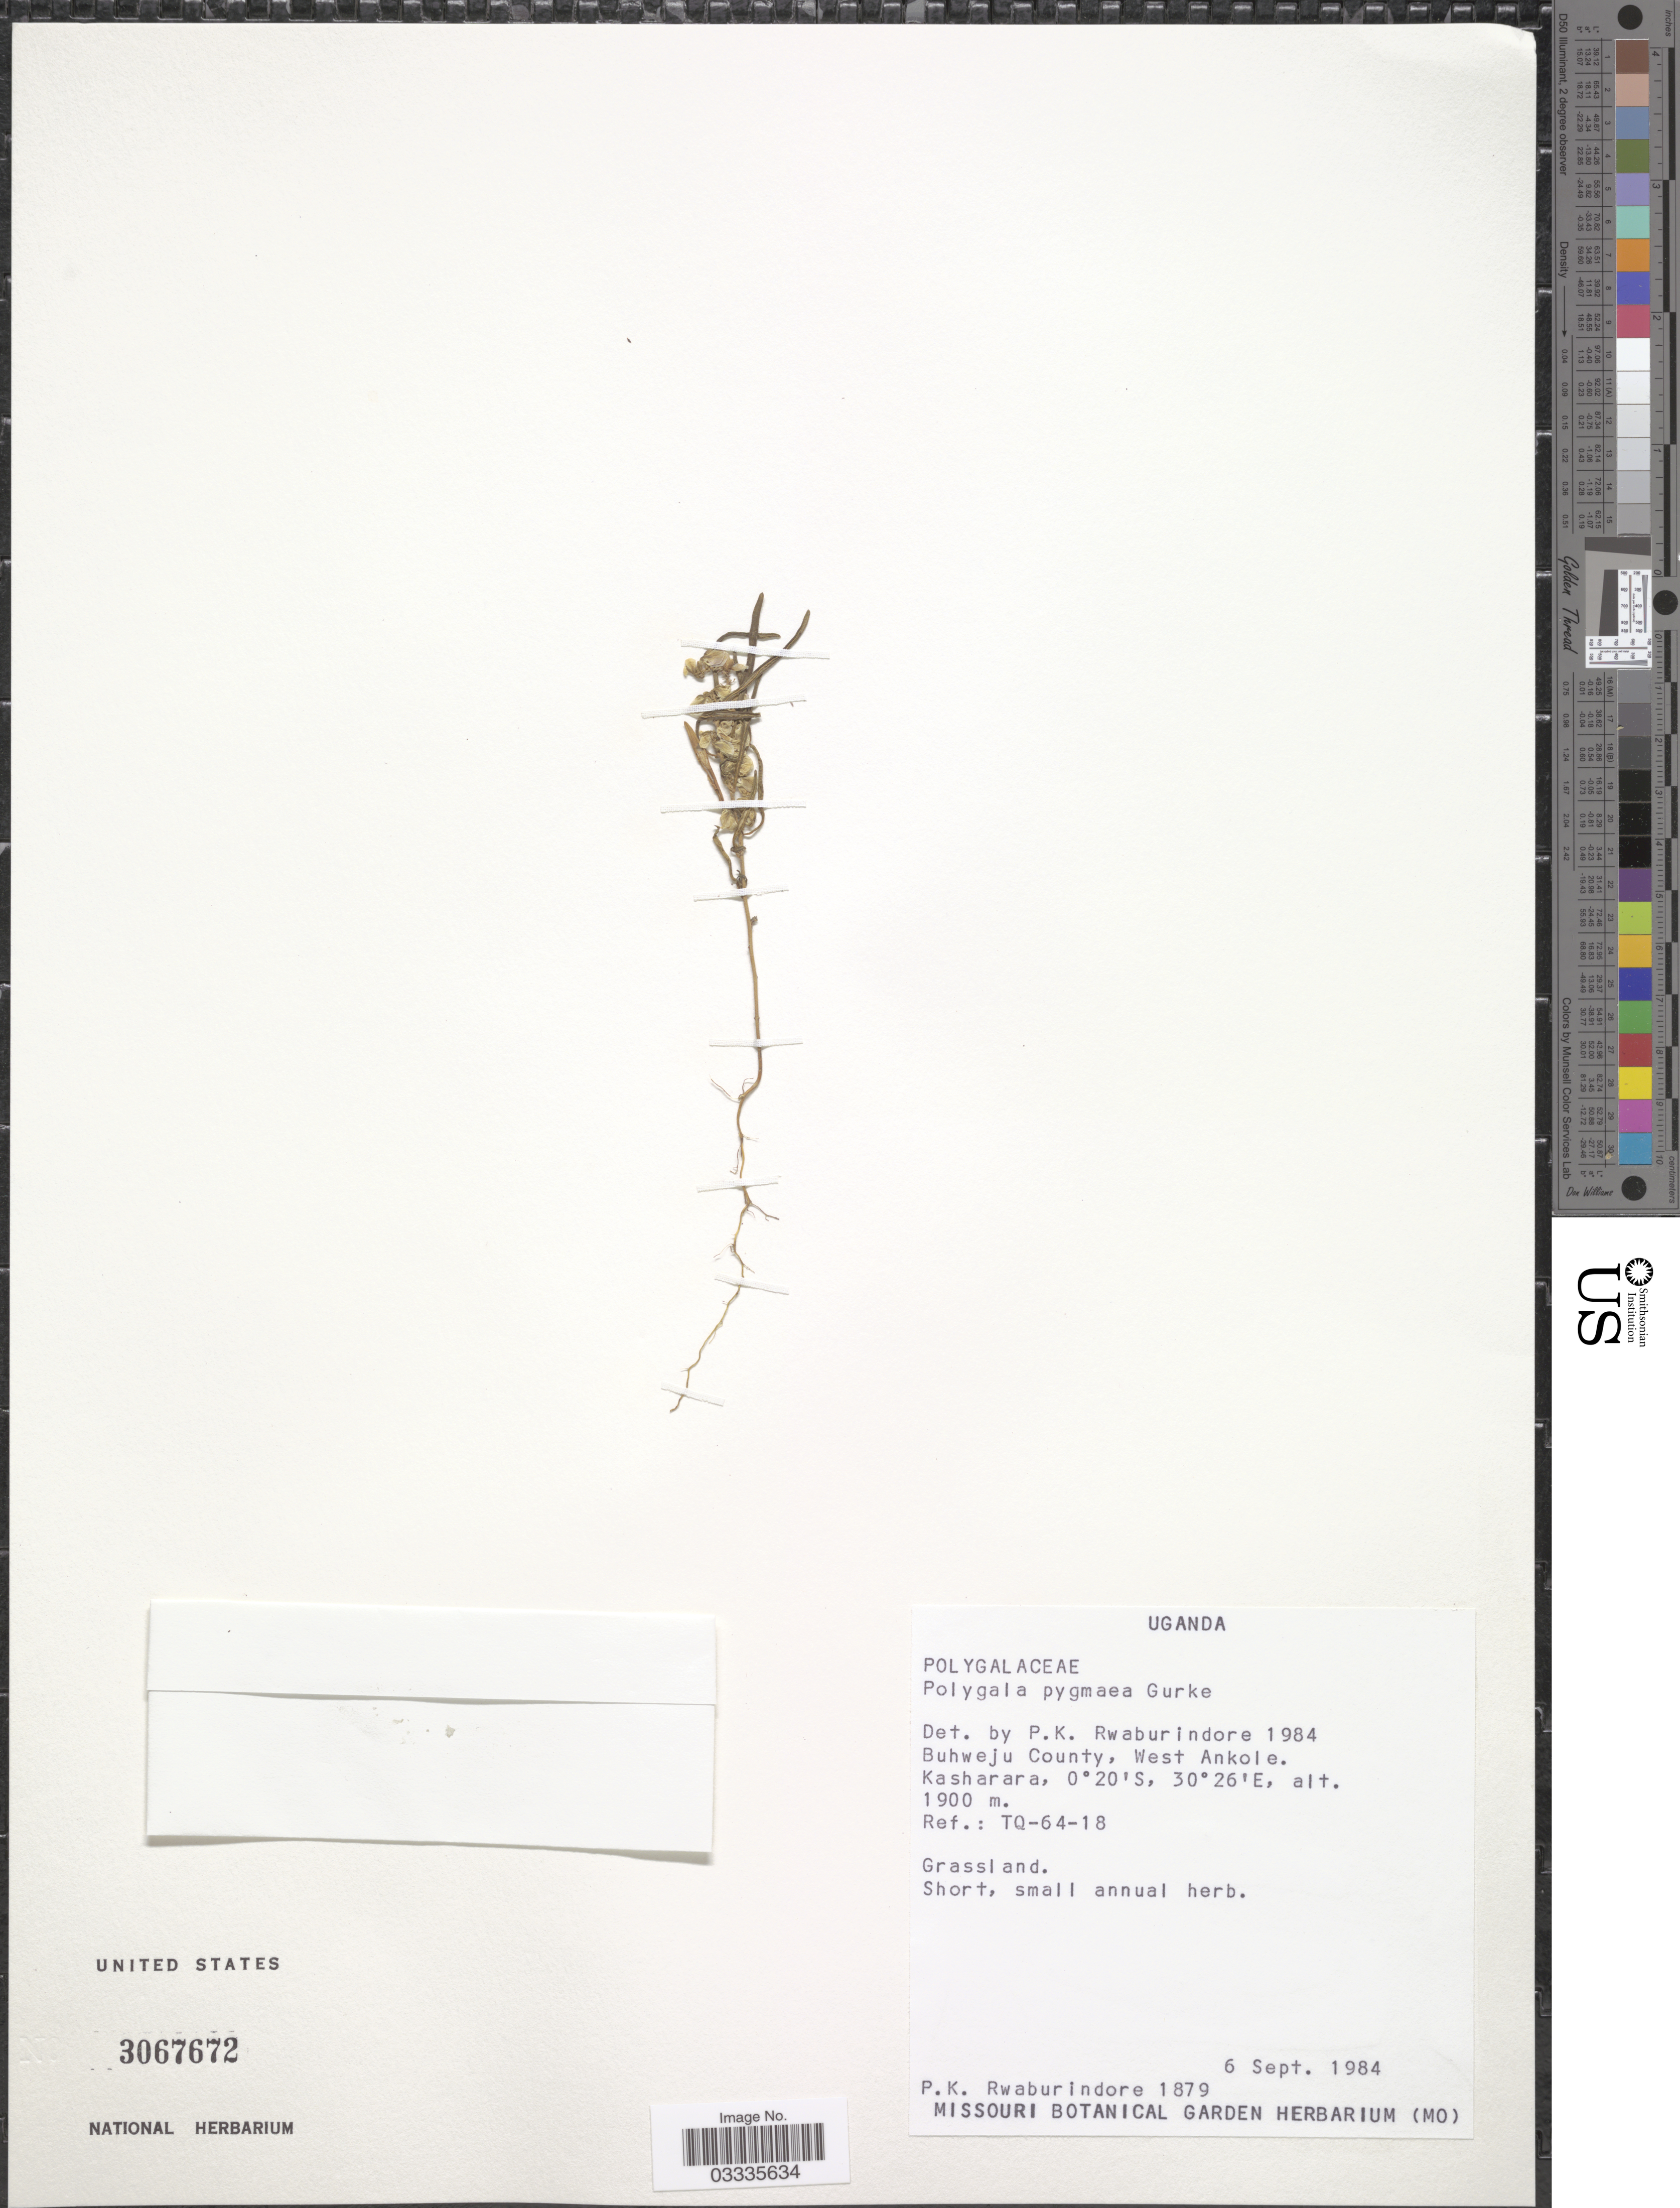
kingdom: Plantae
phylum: Tracheophyta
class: Magnoliopsida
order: Fabales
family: Polygalaceae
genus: Polygala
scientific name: Polygala pygmaea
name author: Gürke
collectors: P. Rwaburindore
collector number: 1879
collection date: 1984-09-06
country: Uganda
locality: Buhweju County, West Ankole, Kasharara. Ref.: TQ-64-18.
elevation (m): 1900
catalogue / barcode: US 3067672